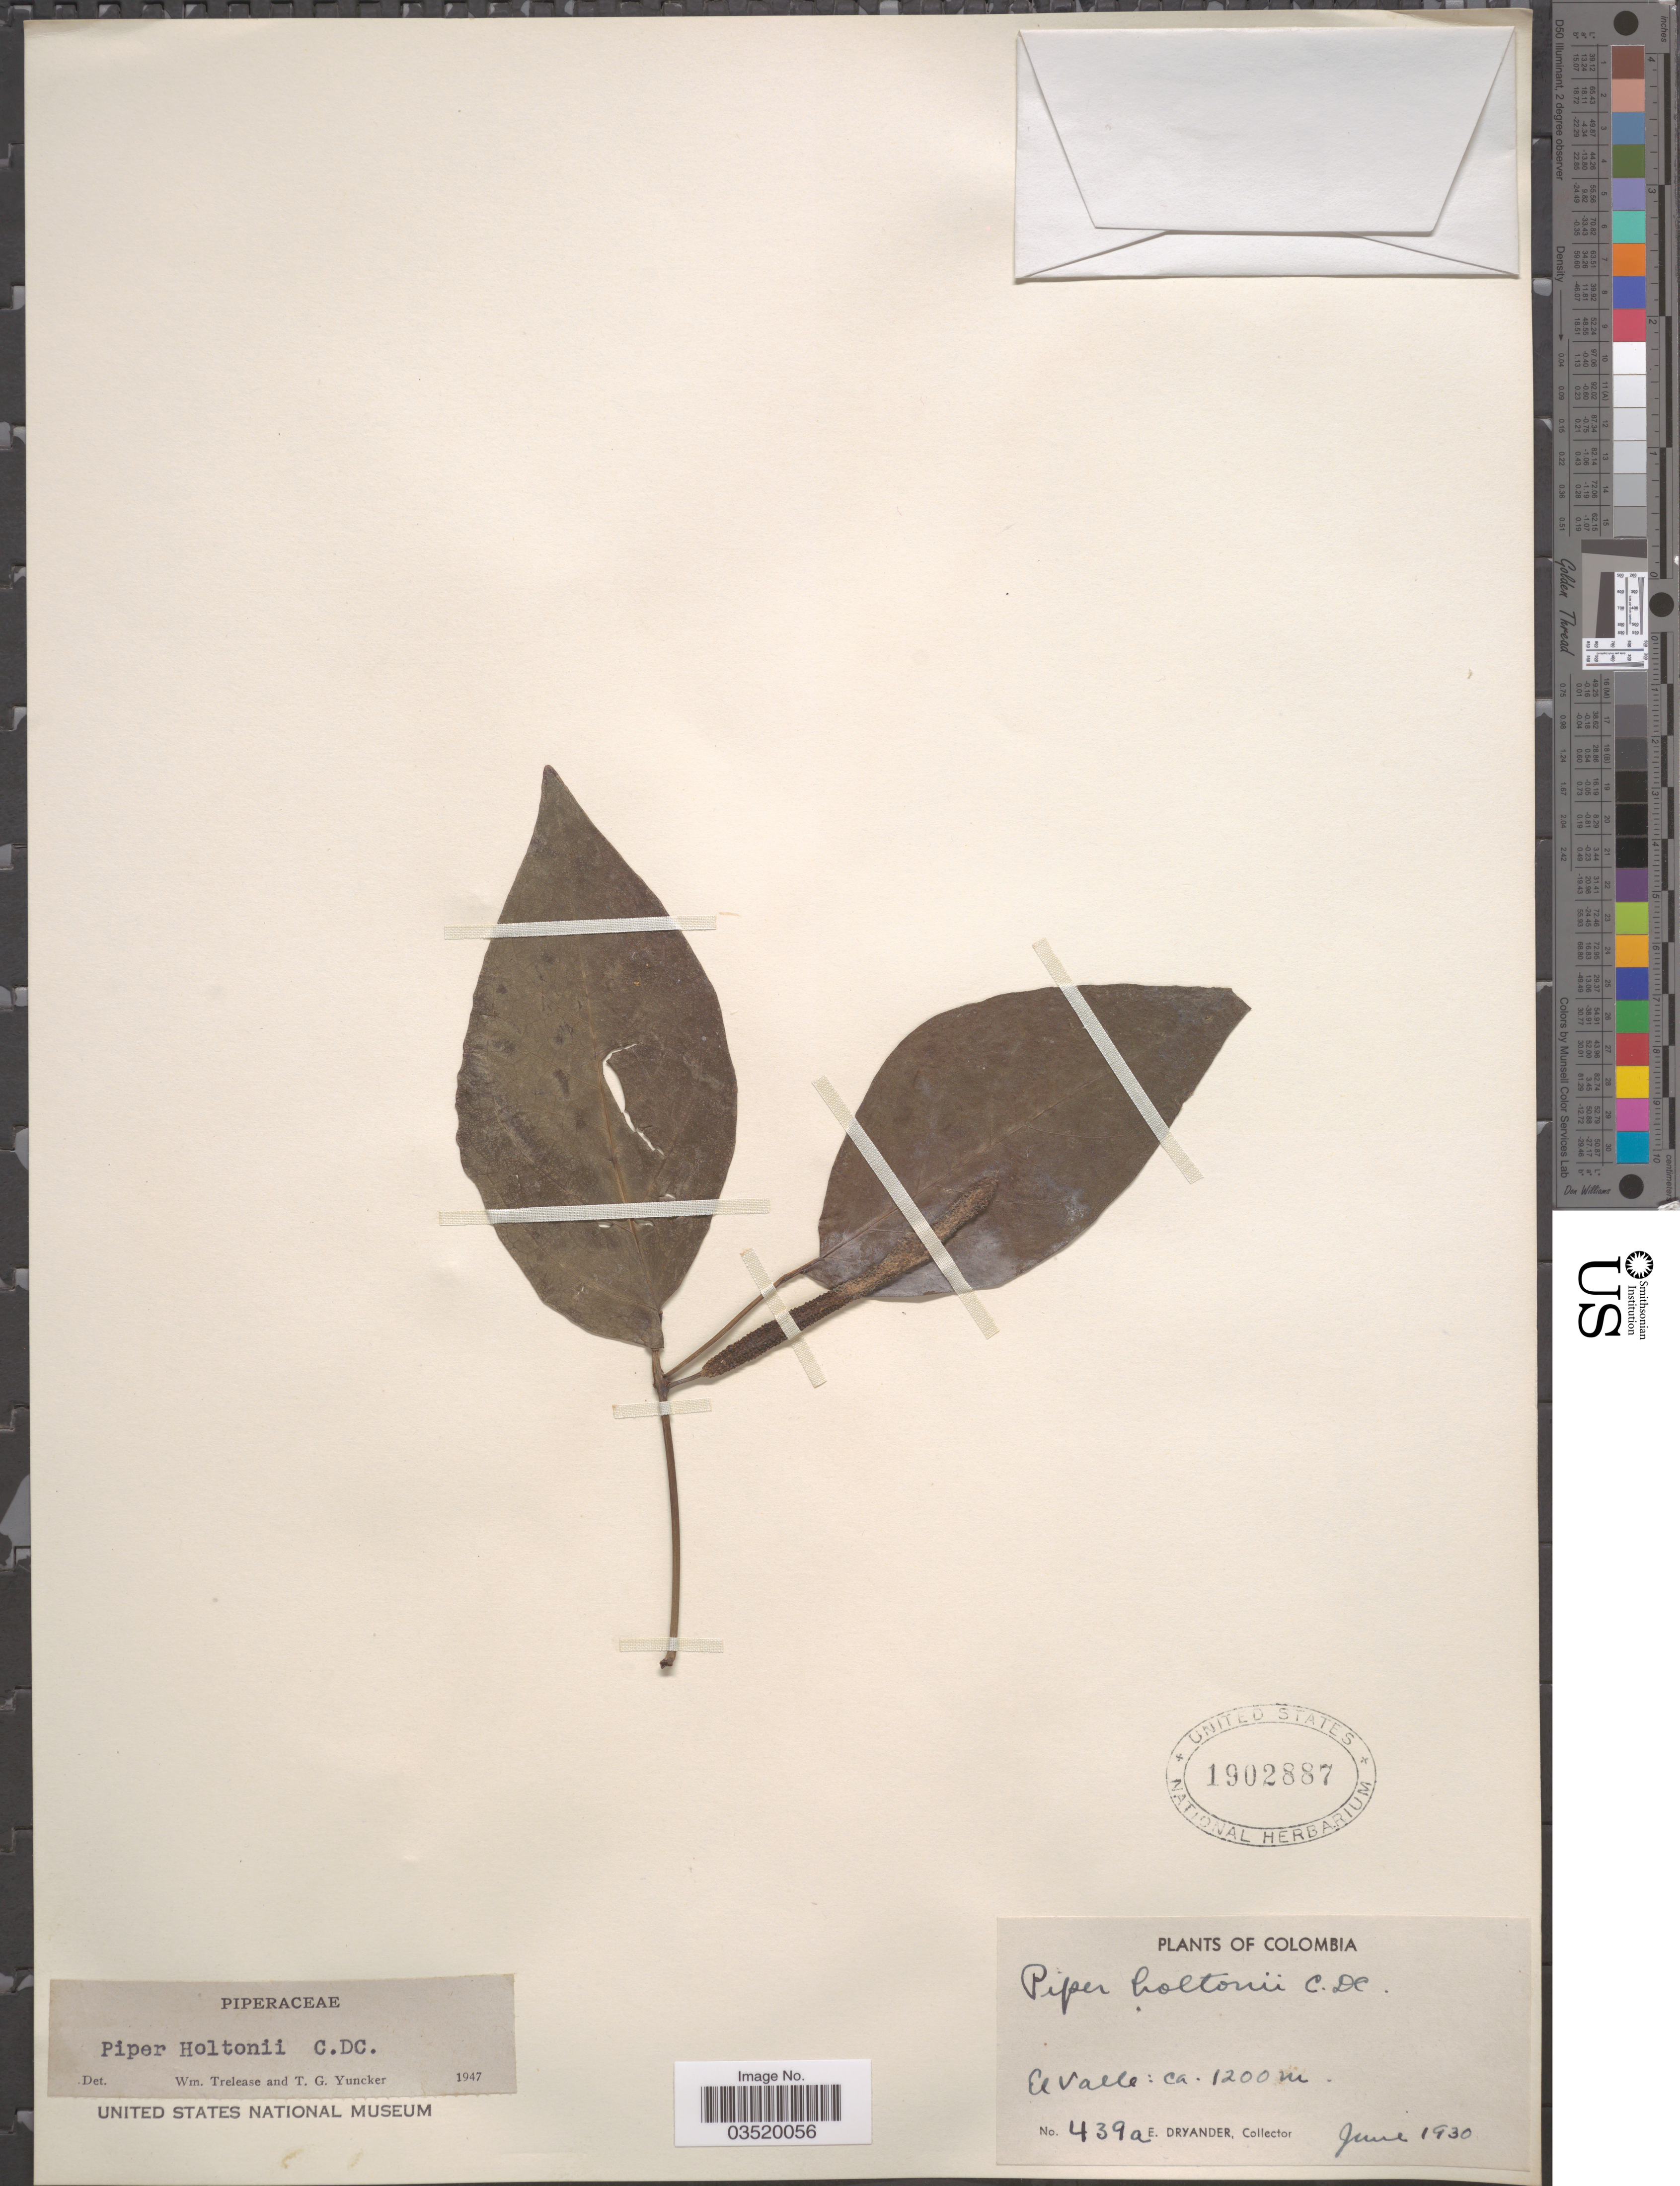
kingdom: Plantae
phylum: Tracheophyta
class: Magnoliopsida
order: Piperales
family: Piperaceae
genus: Piper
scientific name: Piper holtonii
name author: Trel.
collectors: E. Dryander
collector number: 439a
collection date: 1930-06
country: Colombia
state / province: Valle del Cauca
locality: El Valle.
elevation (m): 1200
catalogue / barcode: US 1902887